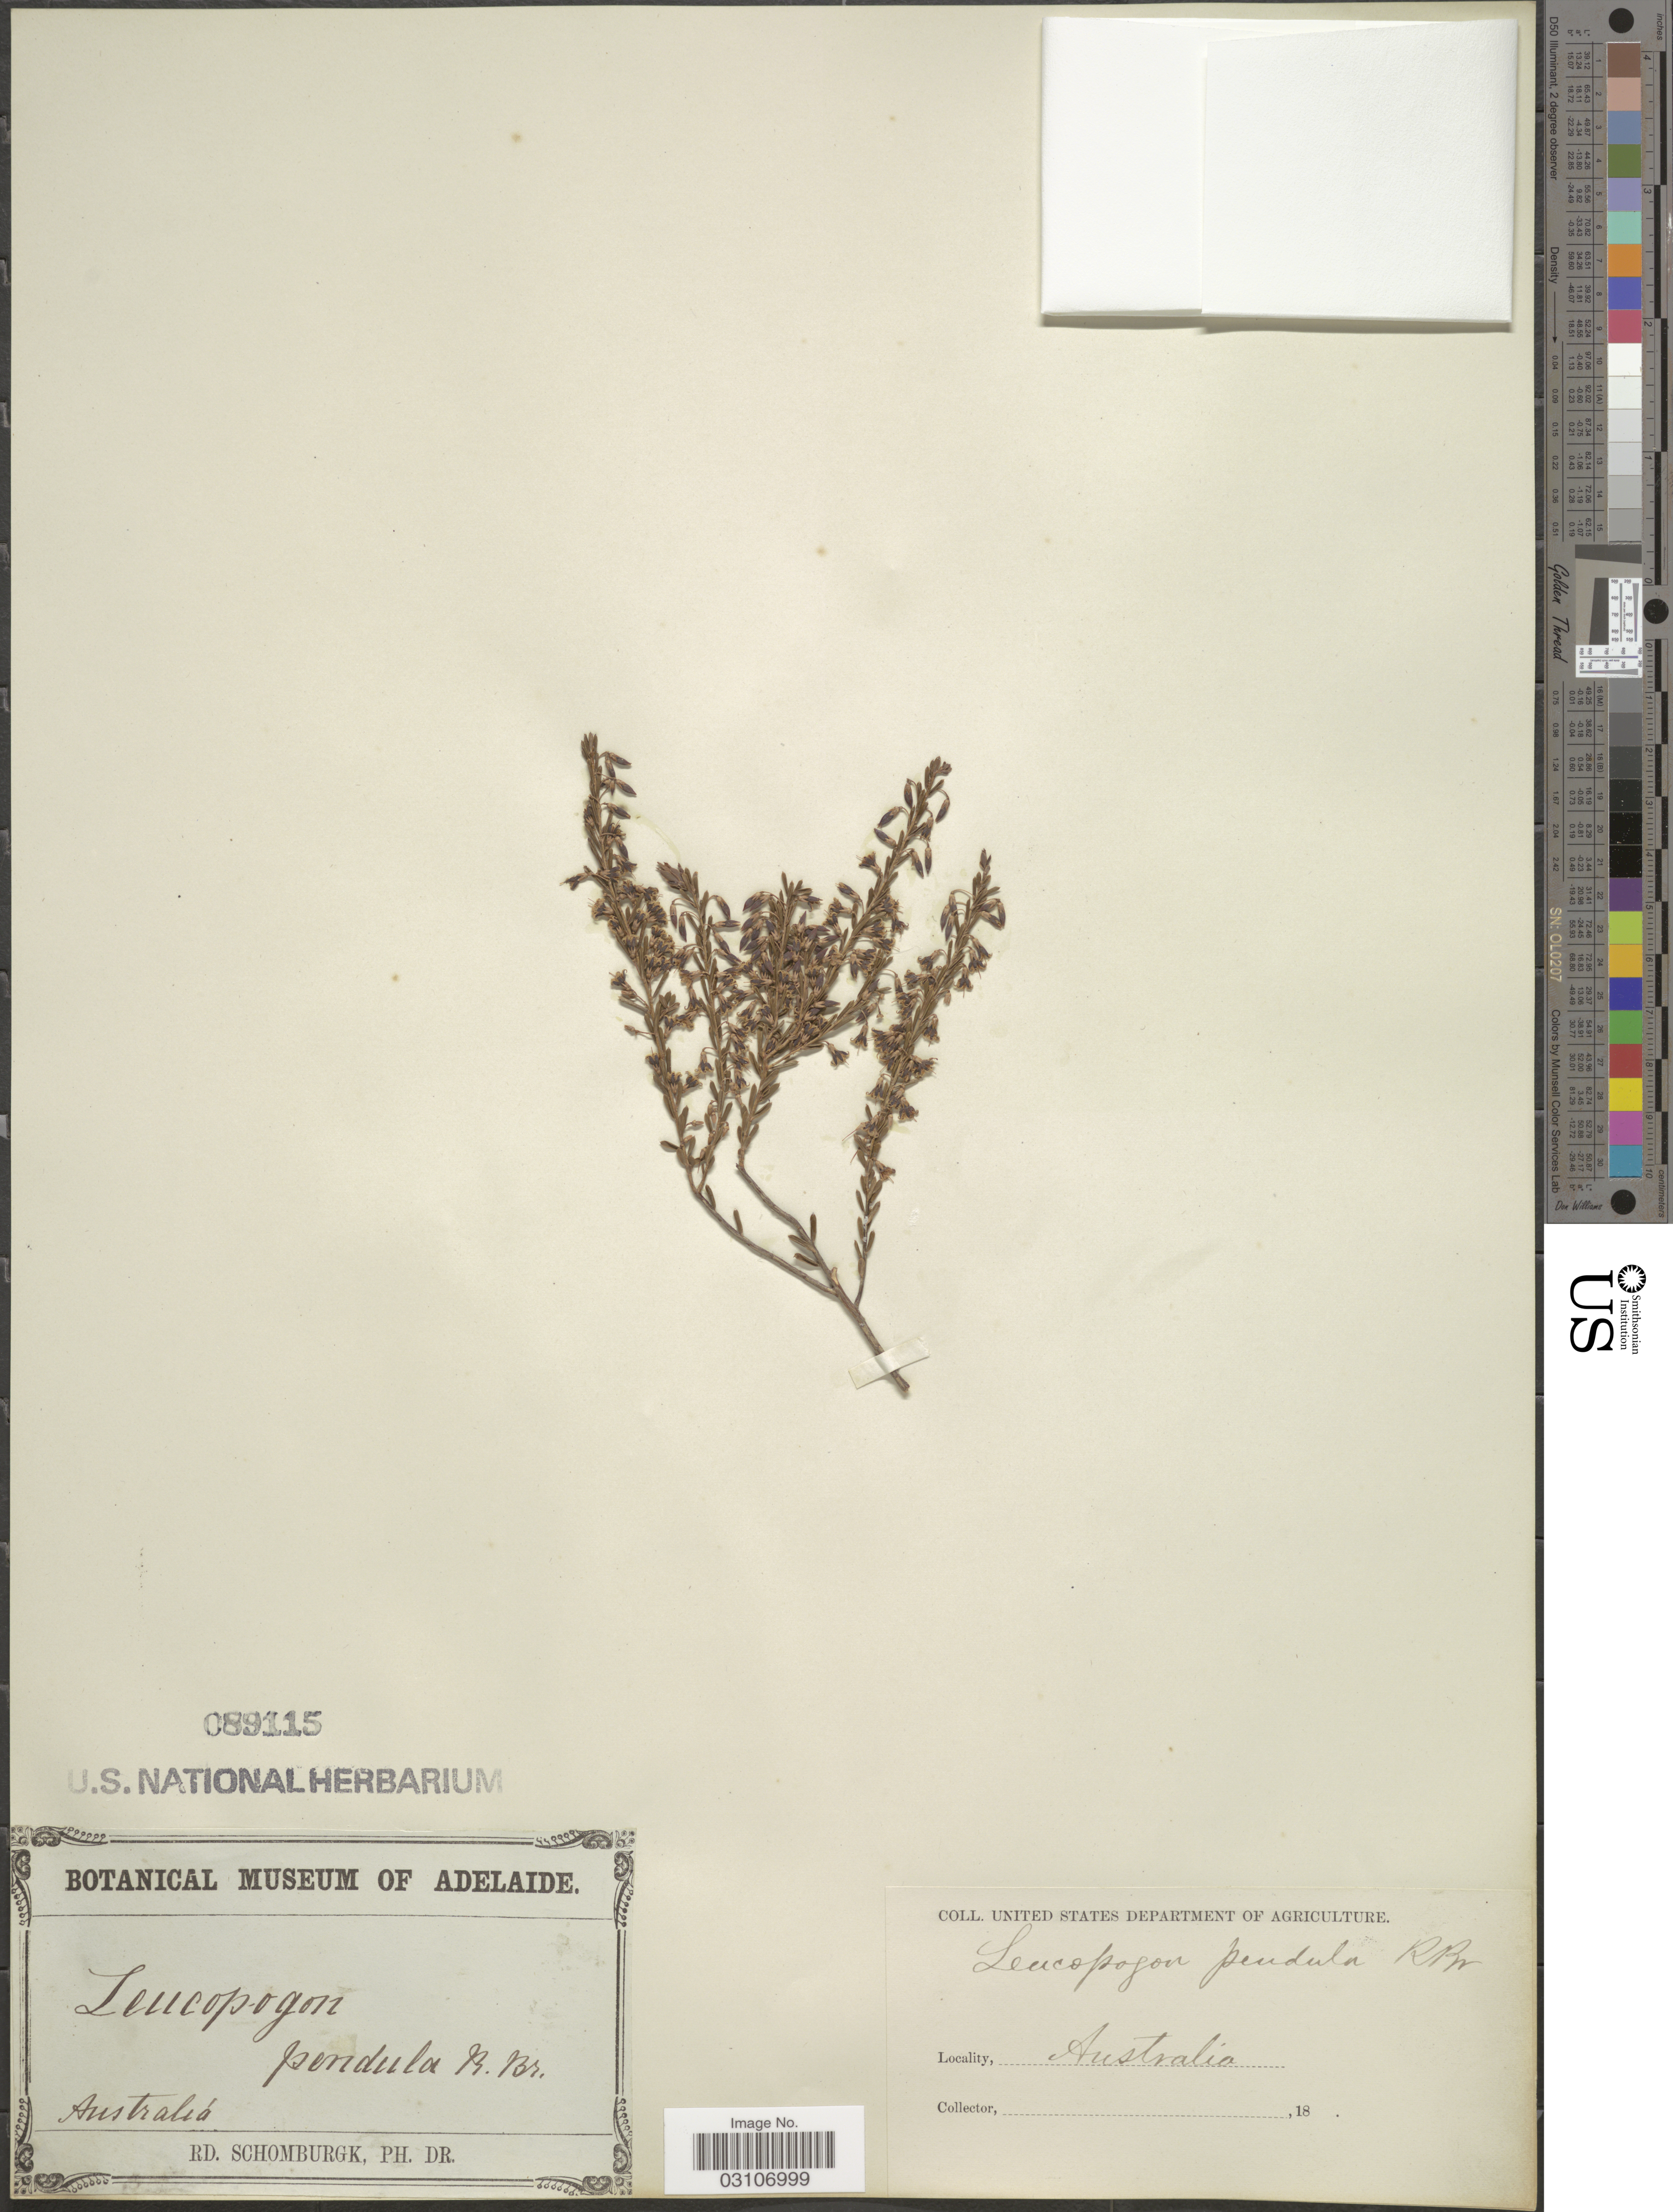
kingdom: Plantae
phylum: Tracheophyta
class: Magnoliopsida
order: Ericales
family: Ericaceae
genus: Leucopogon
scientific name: Leucopogon pendulus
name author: R. Br.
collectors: M. R. Schomburgk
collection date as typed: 18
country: Australia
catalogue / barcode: US 89115